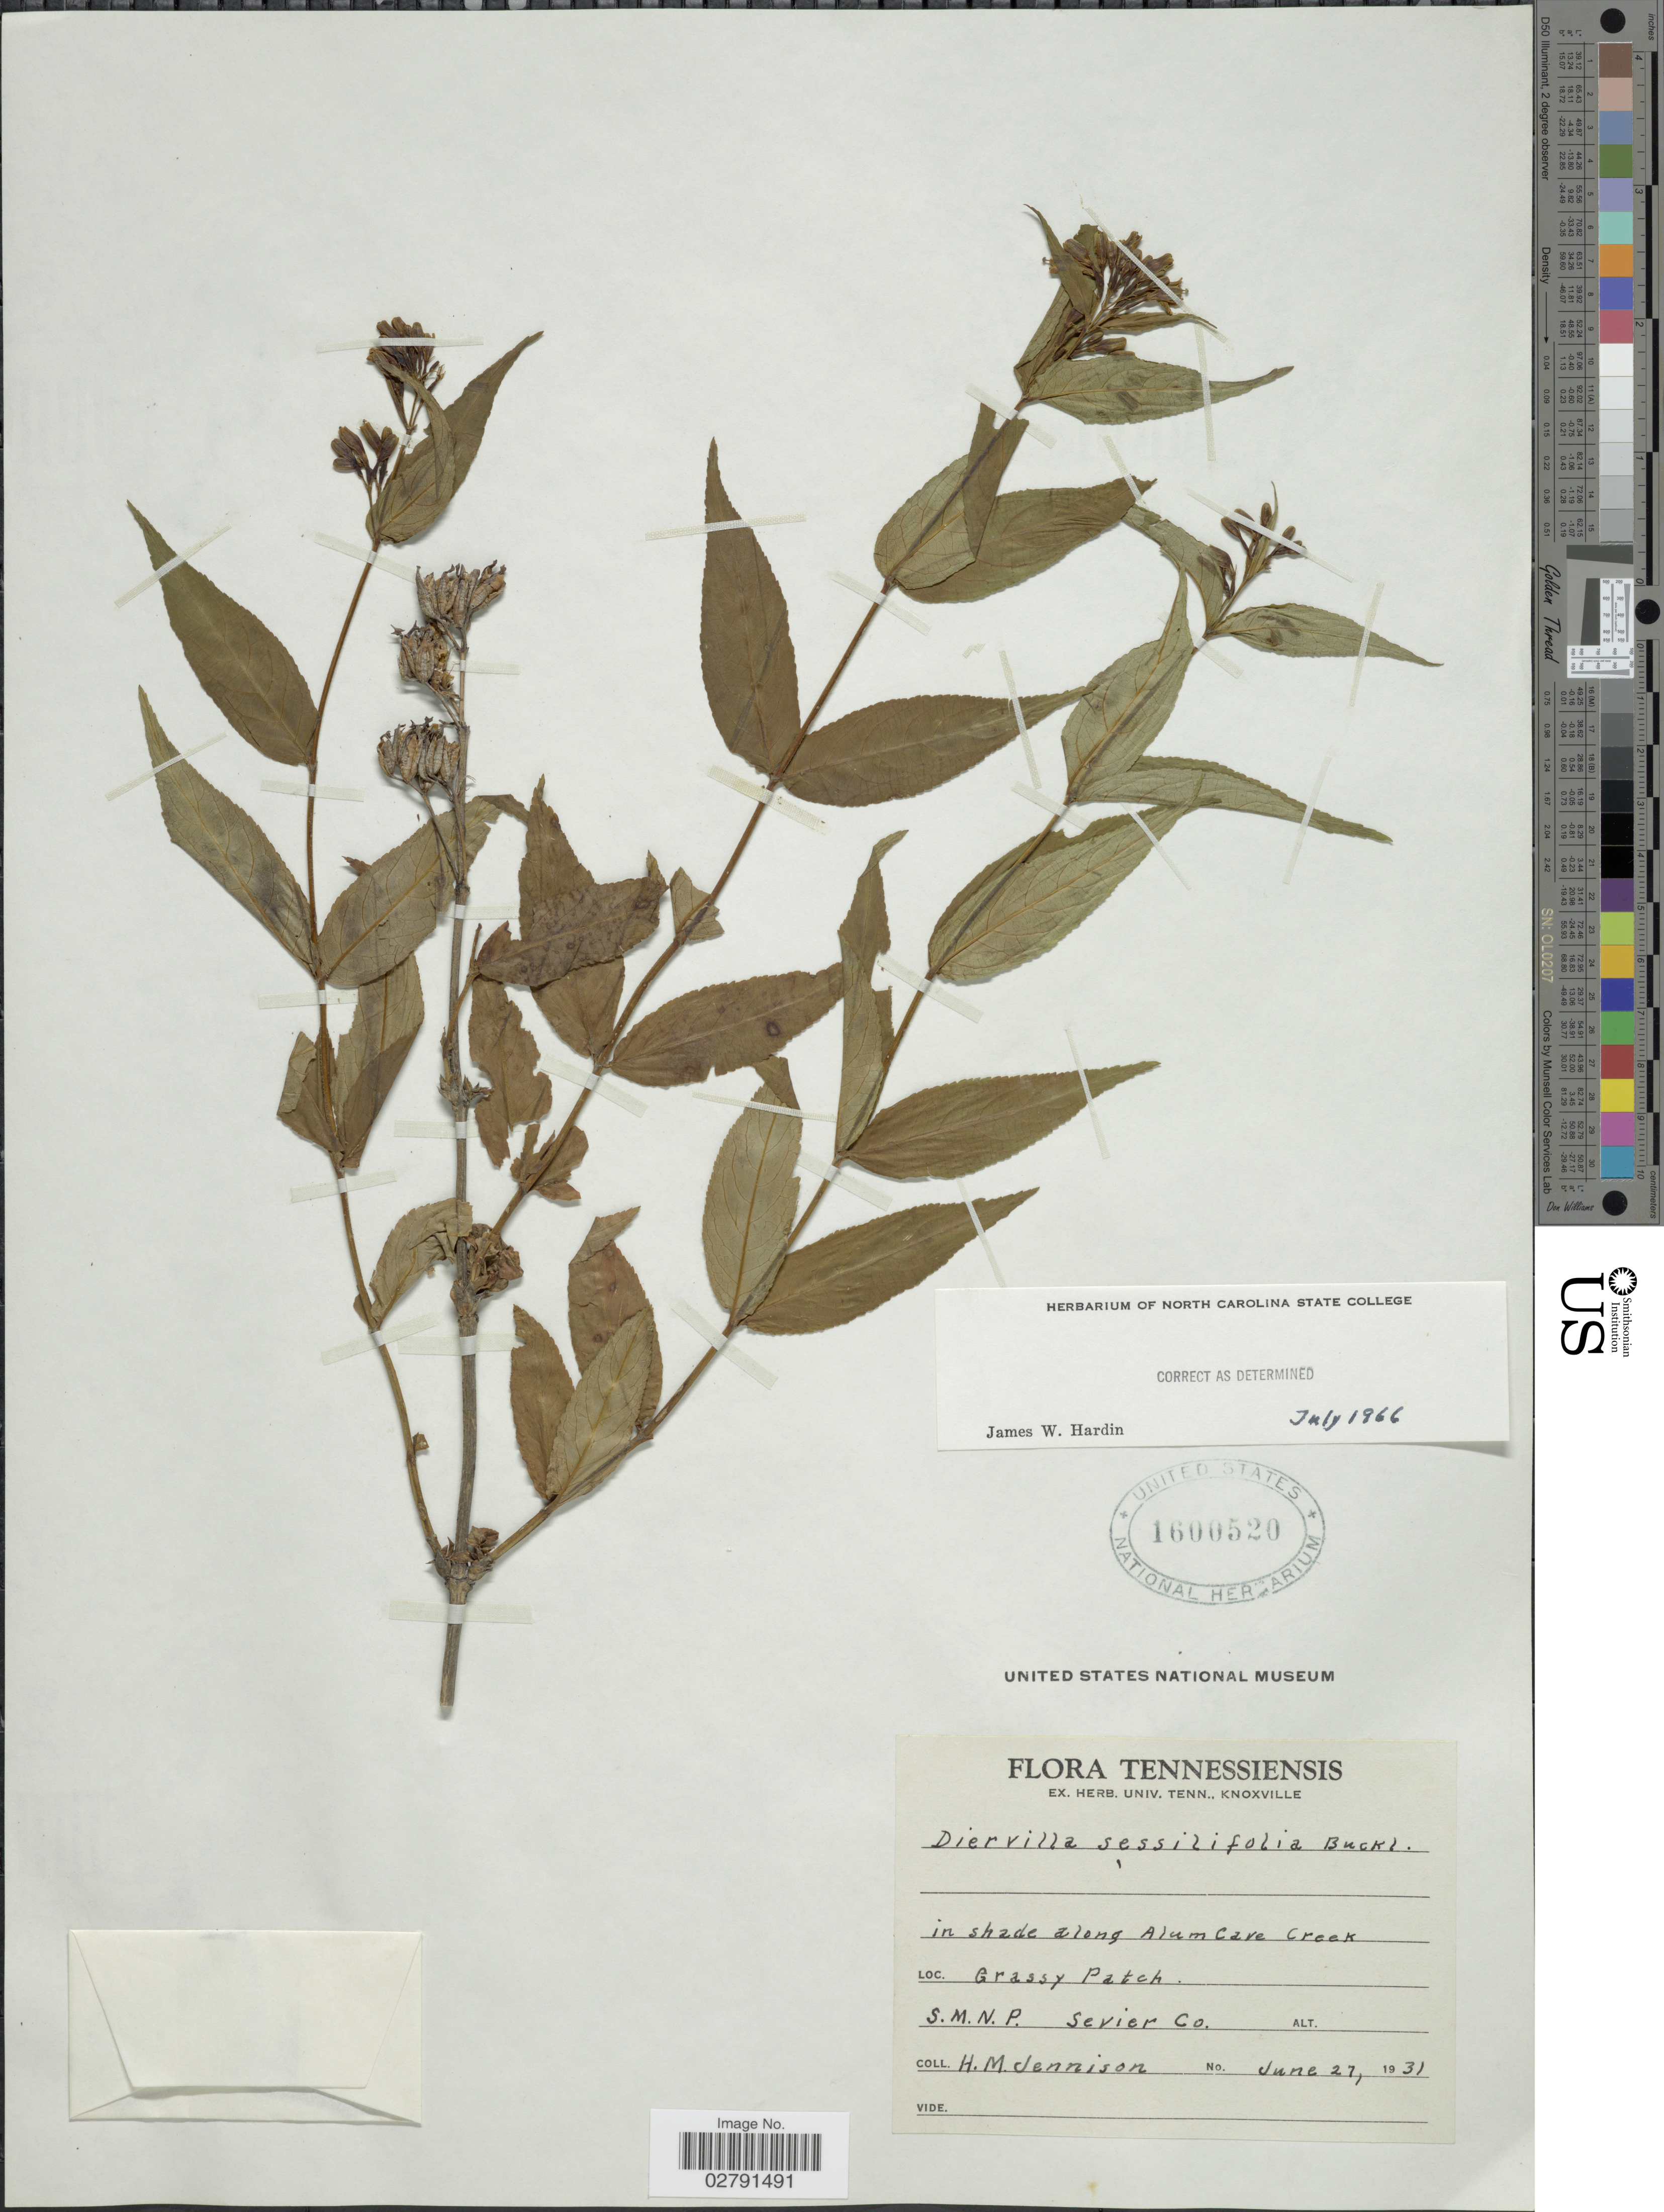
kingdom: Plantae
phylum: Tracheophyta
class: Magnoliopsida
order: Dipsacales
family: Caprifoliaceae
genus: Diervilla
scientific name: Diervilla sessilifolia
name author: Buckley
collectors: H. Jennison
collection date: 1931-06-27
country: United States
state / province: Tennessee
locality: Tennessiensis, in shade along Alumcare Creek, Grassy Patch, S.M.N.P. Sevier Co.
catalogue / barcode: US 1600520